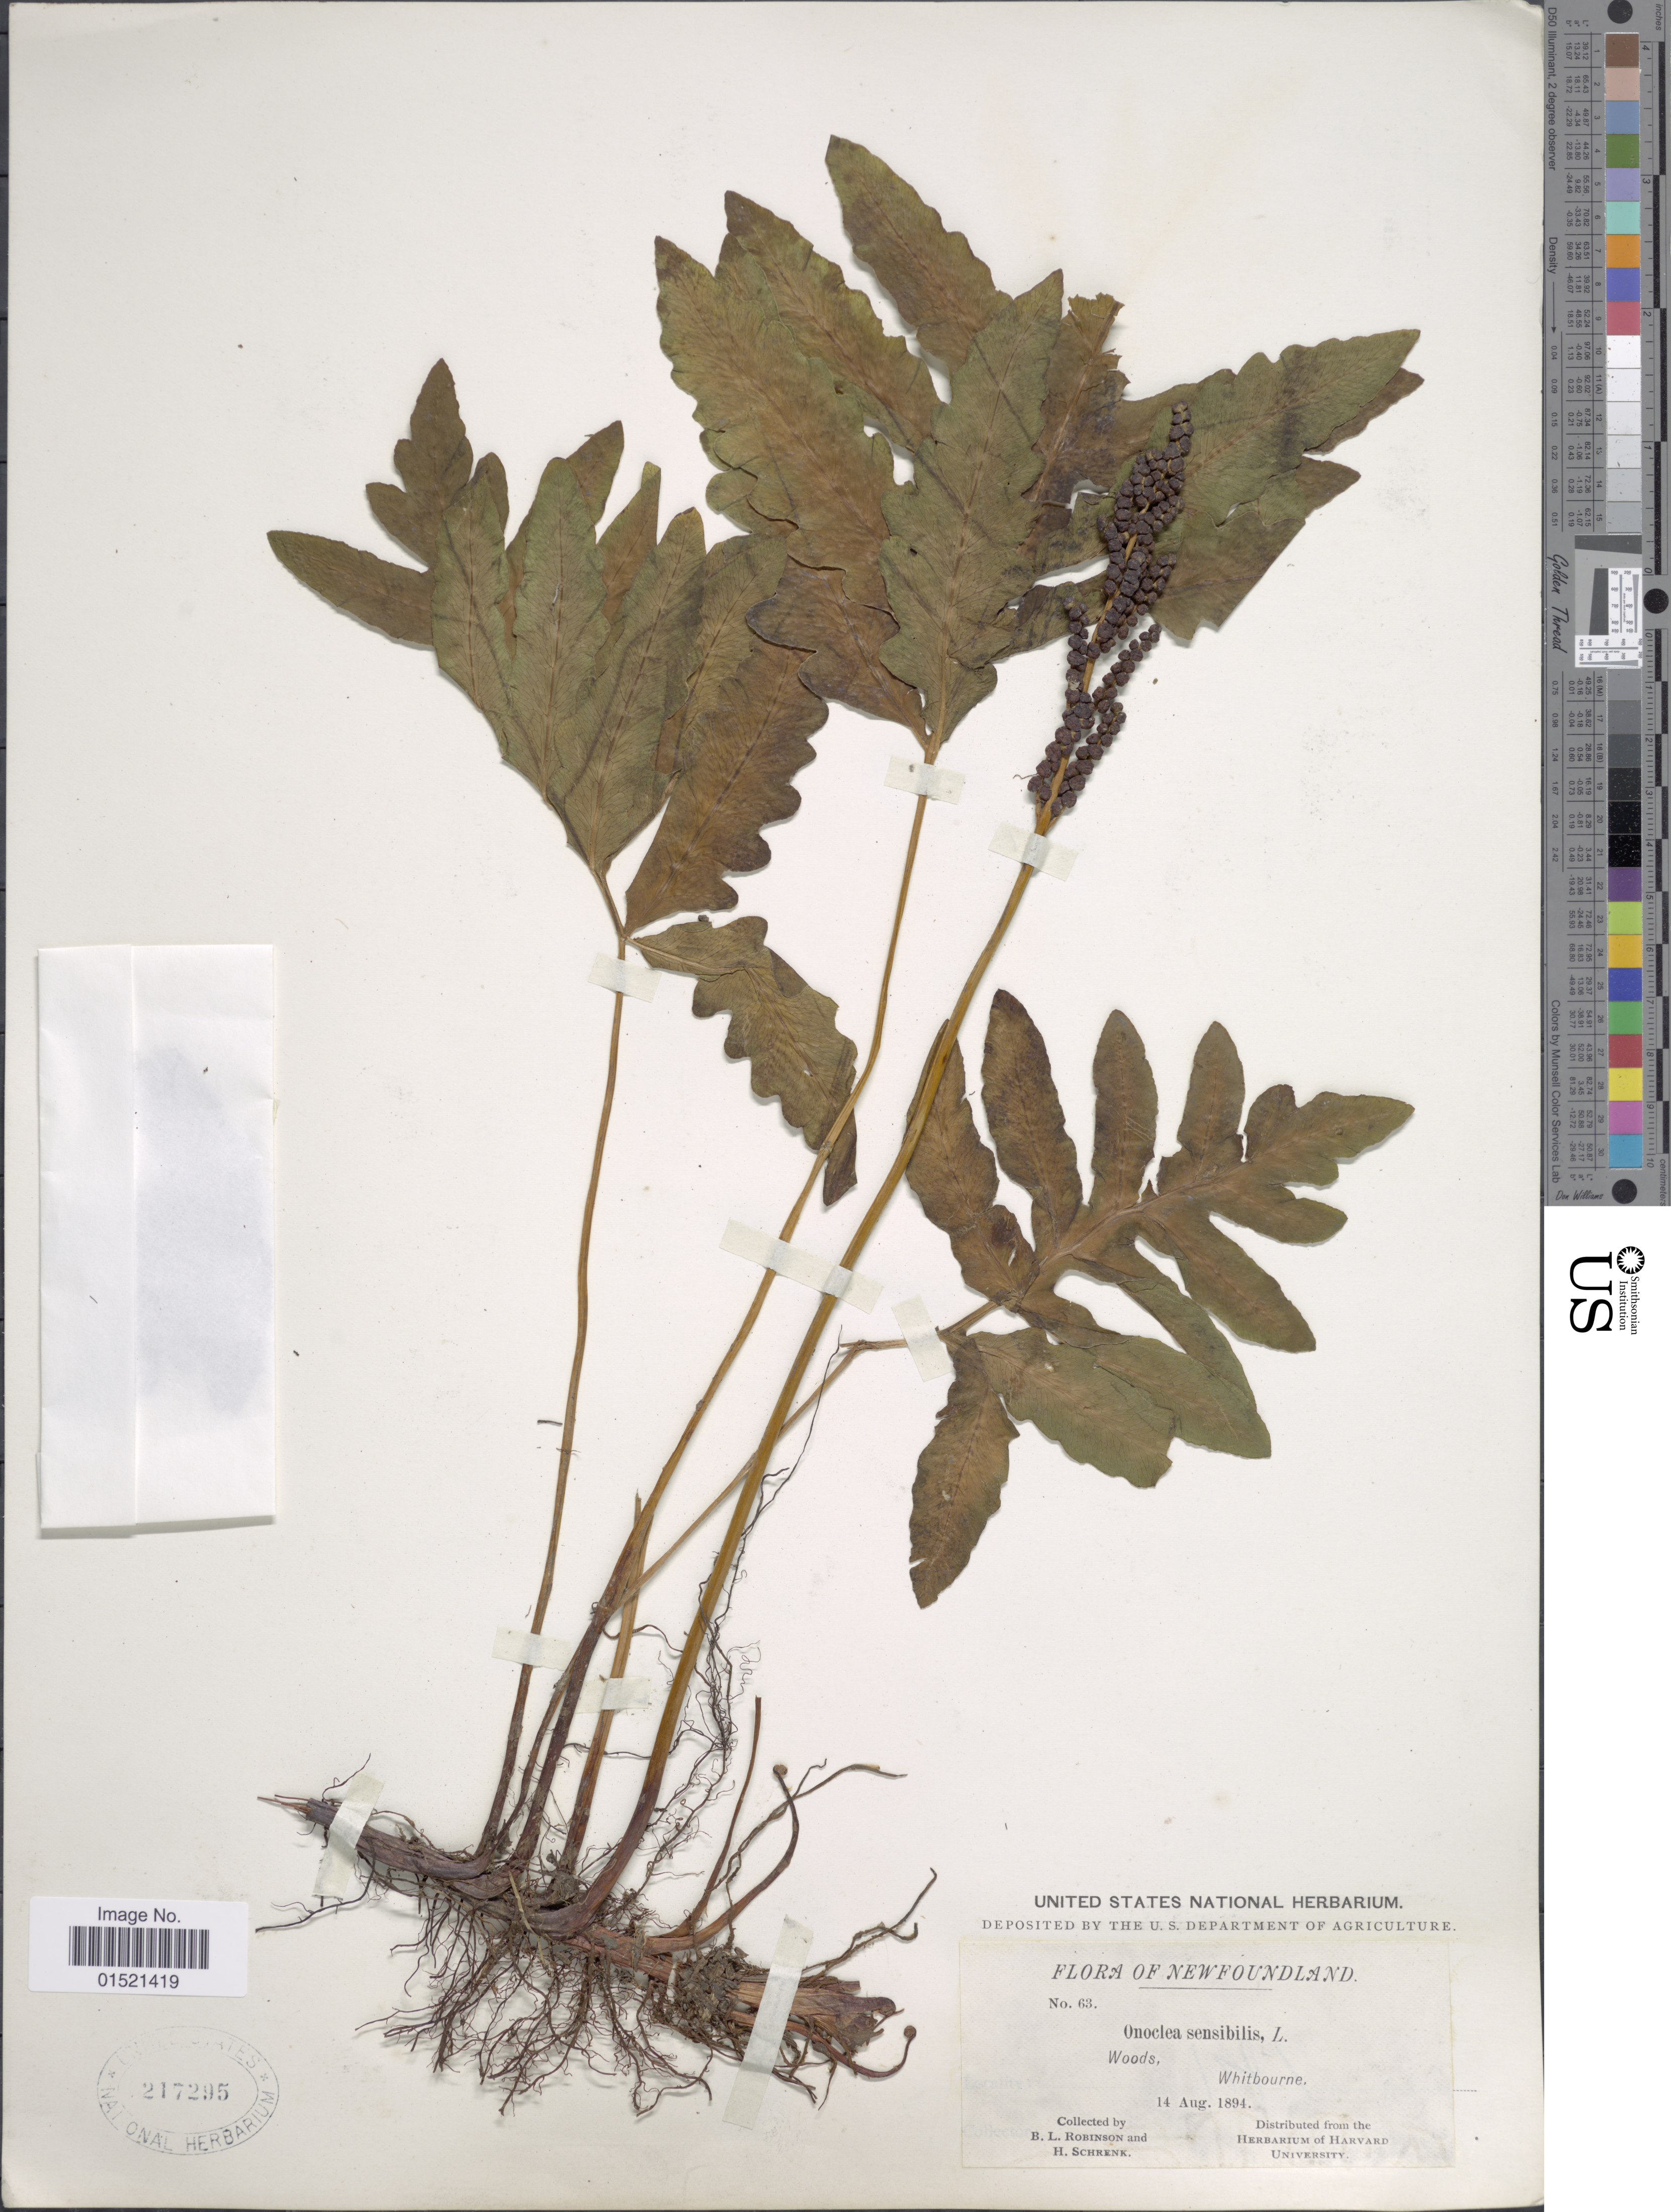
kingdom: Plantae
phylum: Tracheophyta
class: Polypodiopsida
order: Polypodiales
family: Onocleaceae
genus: Onoclea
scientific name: Onoclea sensibilis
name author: L.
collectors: B. L. Robinson & H. v. Schrenk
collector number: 63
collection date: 1894-08-14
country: Canada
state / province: Newfoundland and Labrador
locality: Whitbourne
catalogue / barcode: US 217295